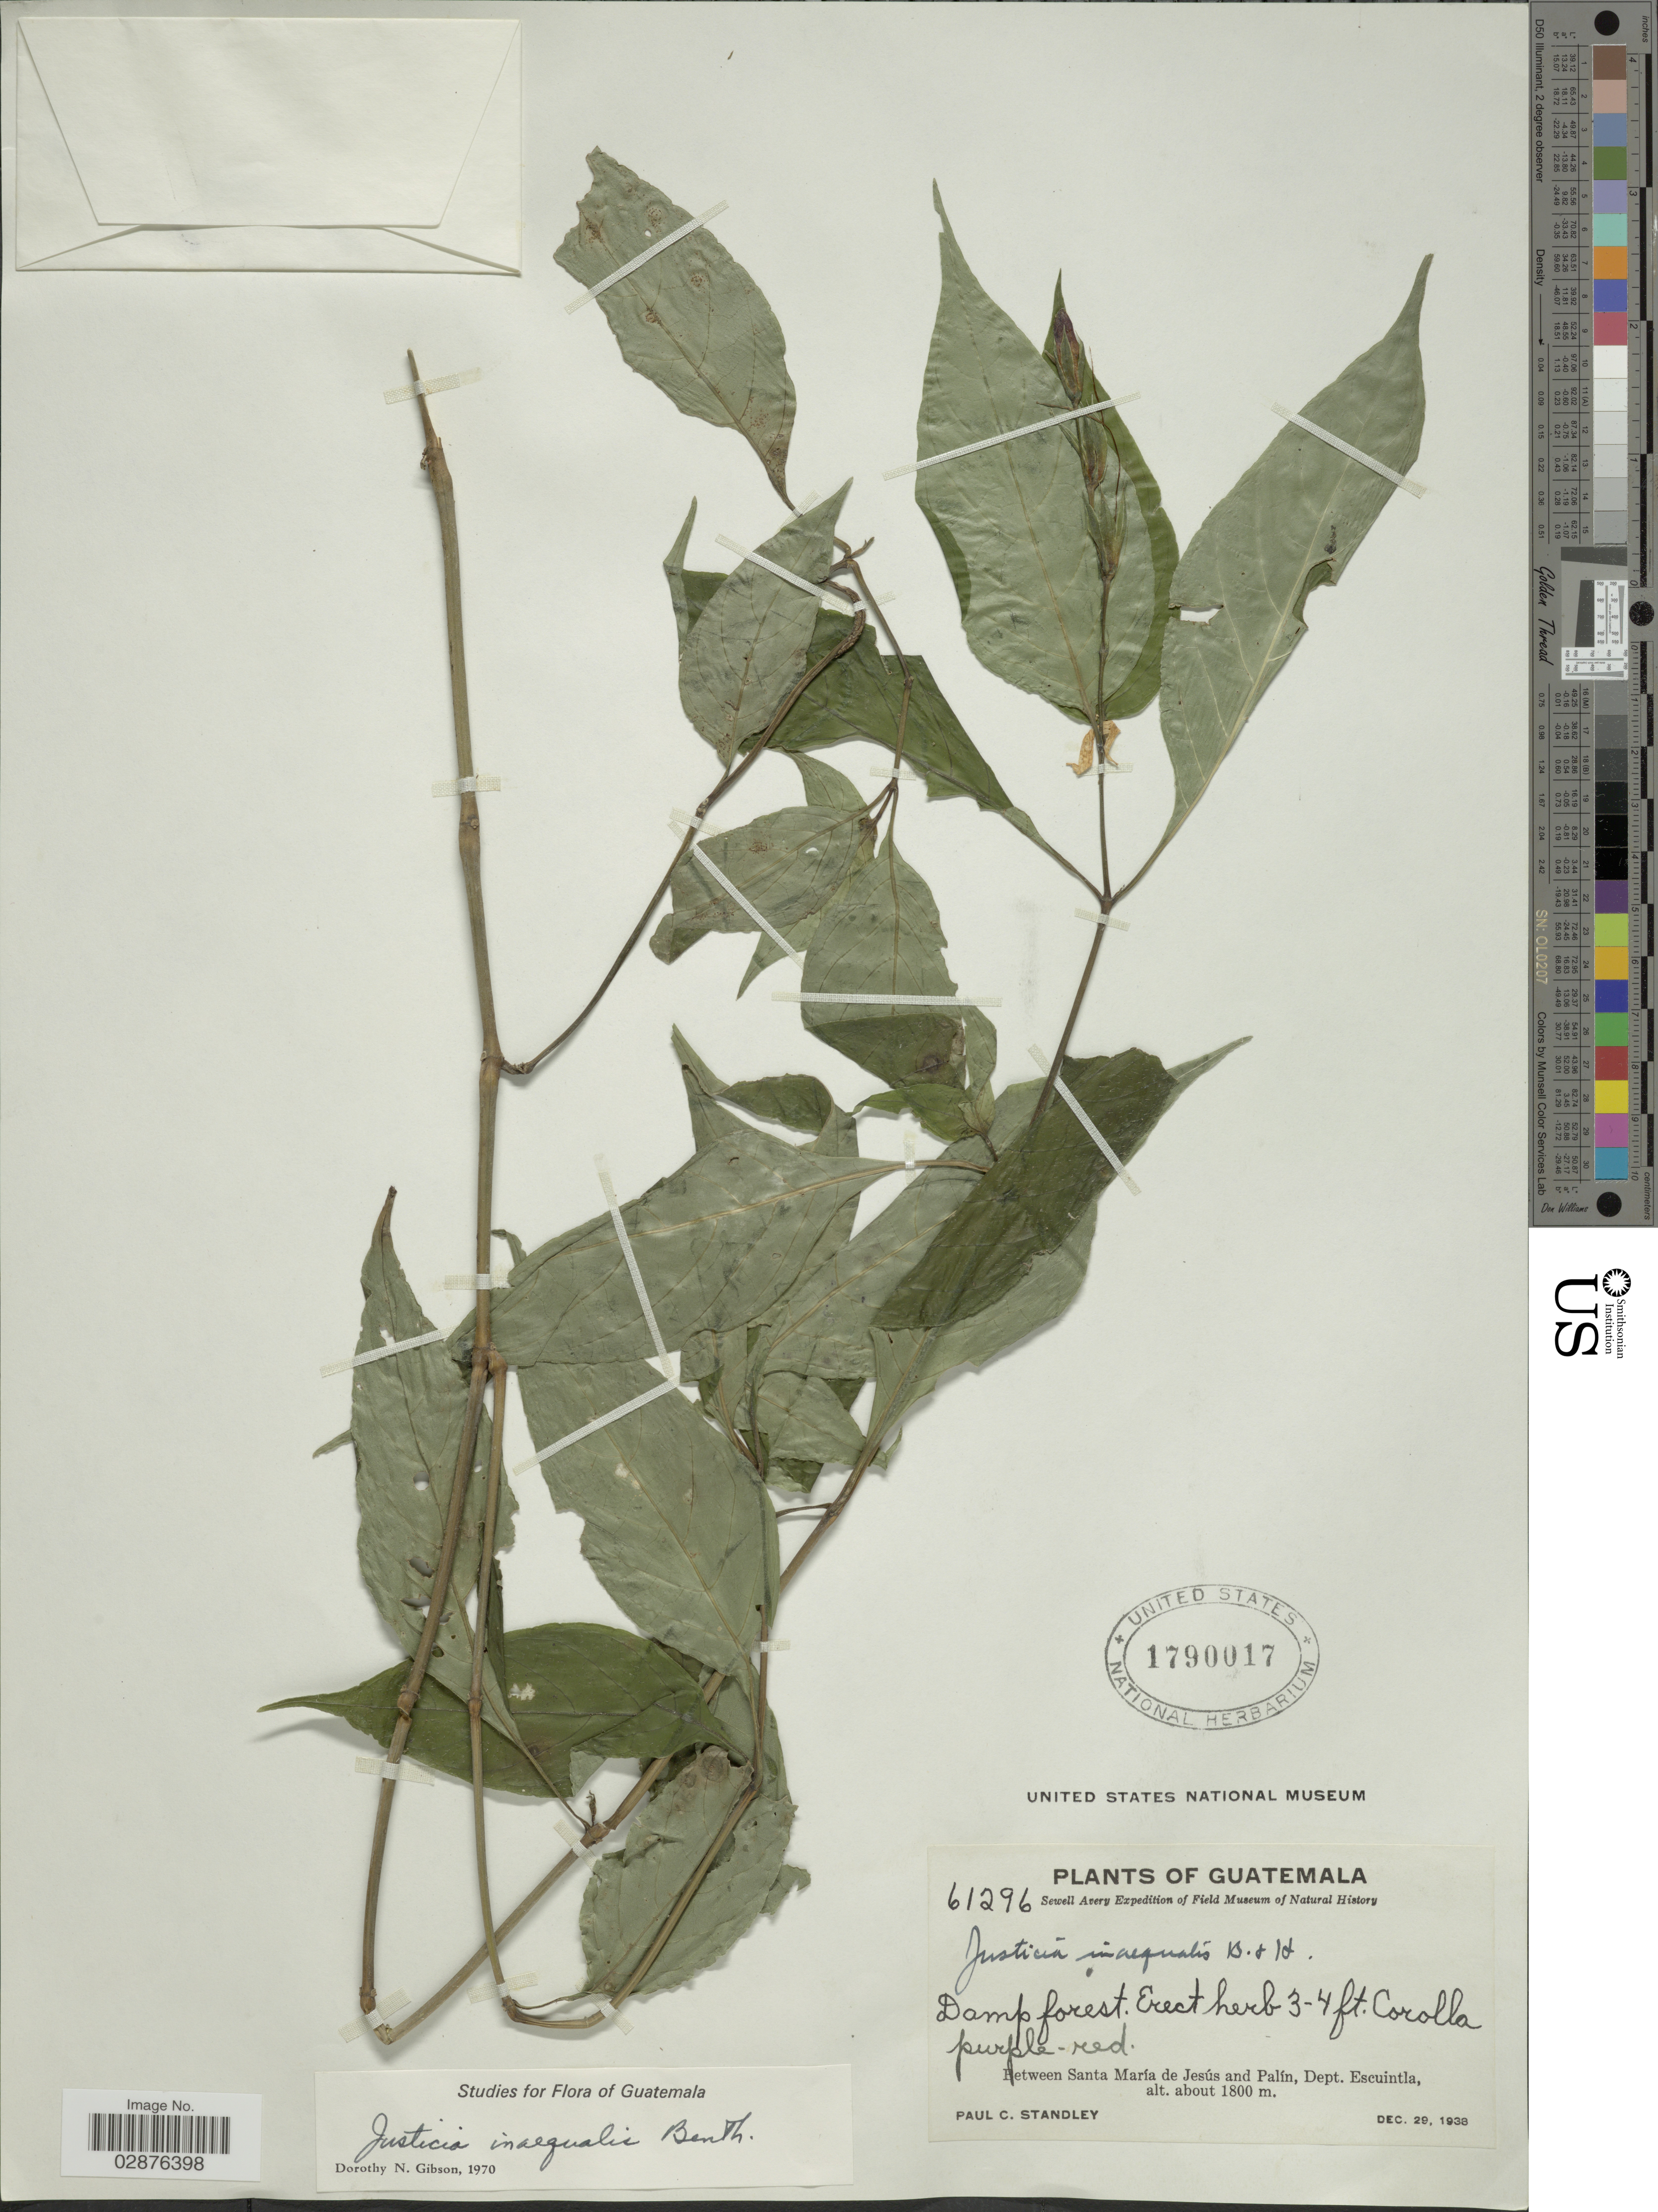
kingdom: Plantae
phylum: Tracheophyta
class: Magnoliopsida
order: Lamiales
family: Acanthaceae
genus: Justicia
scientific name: Justicia inaequalis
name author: Benth.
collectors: P. C. Standley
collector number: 61296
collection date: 1938-12-29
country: Guatemala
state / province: Escuintla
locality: Between Santa María de Jesús and Palín, Dept. Escuintla.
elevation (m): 1800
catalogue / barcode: US 1790017